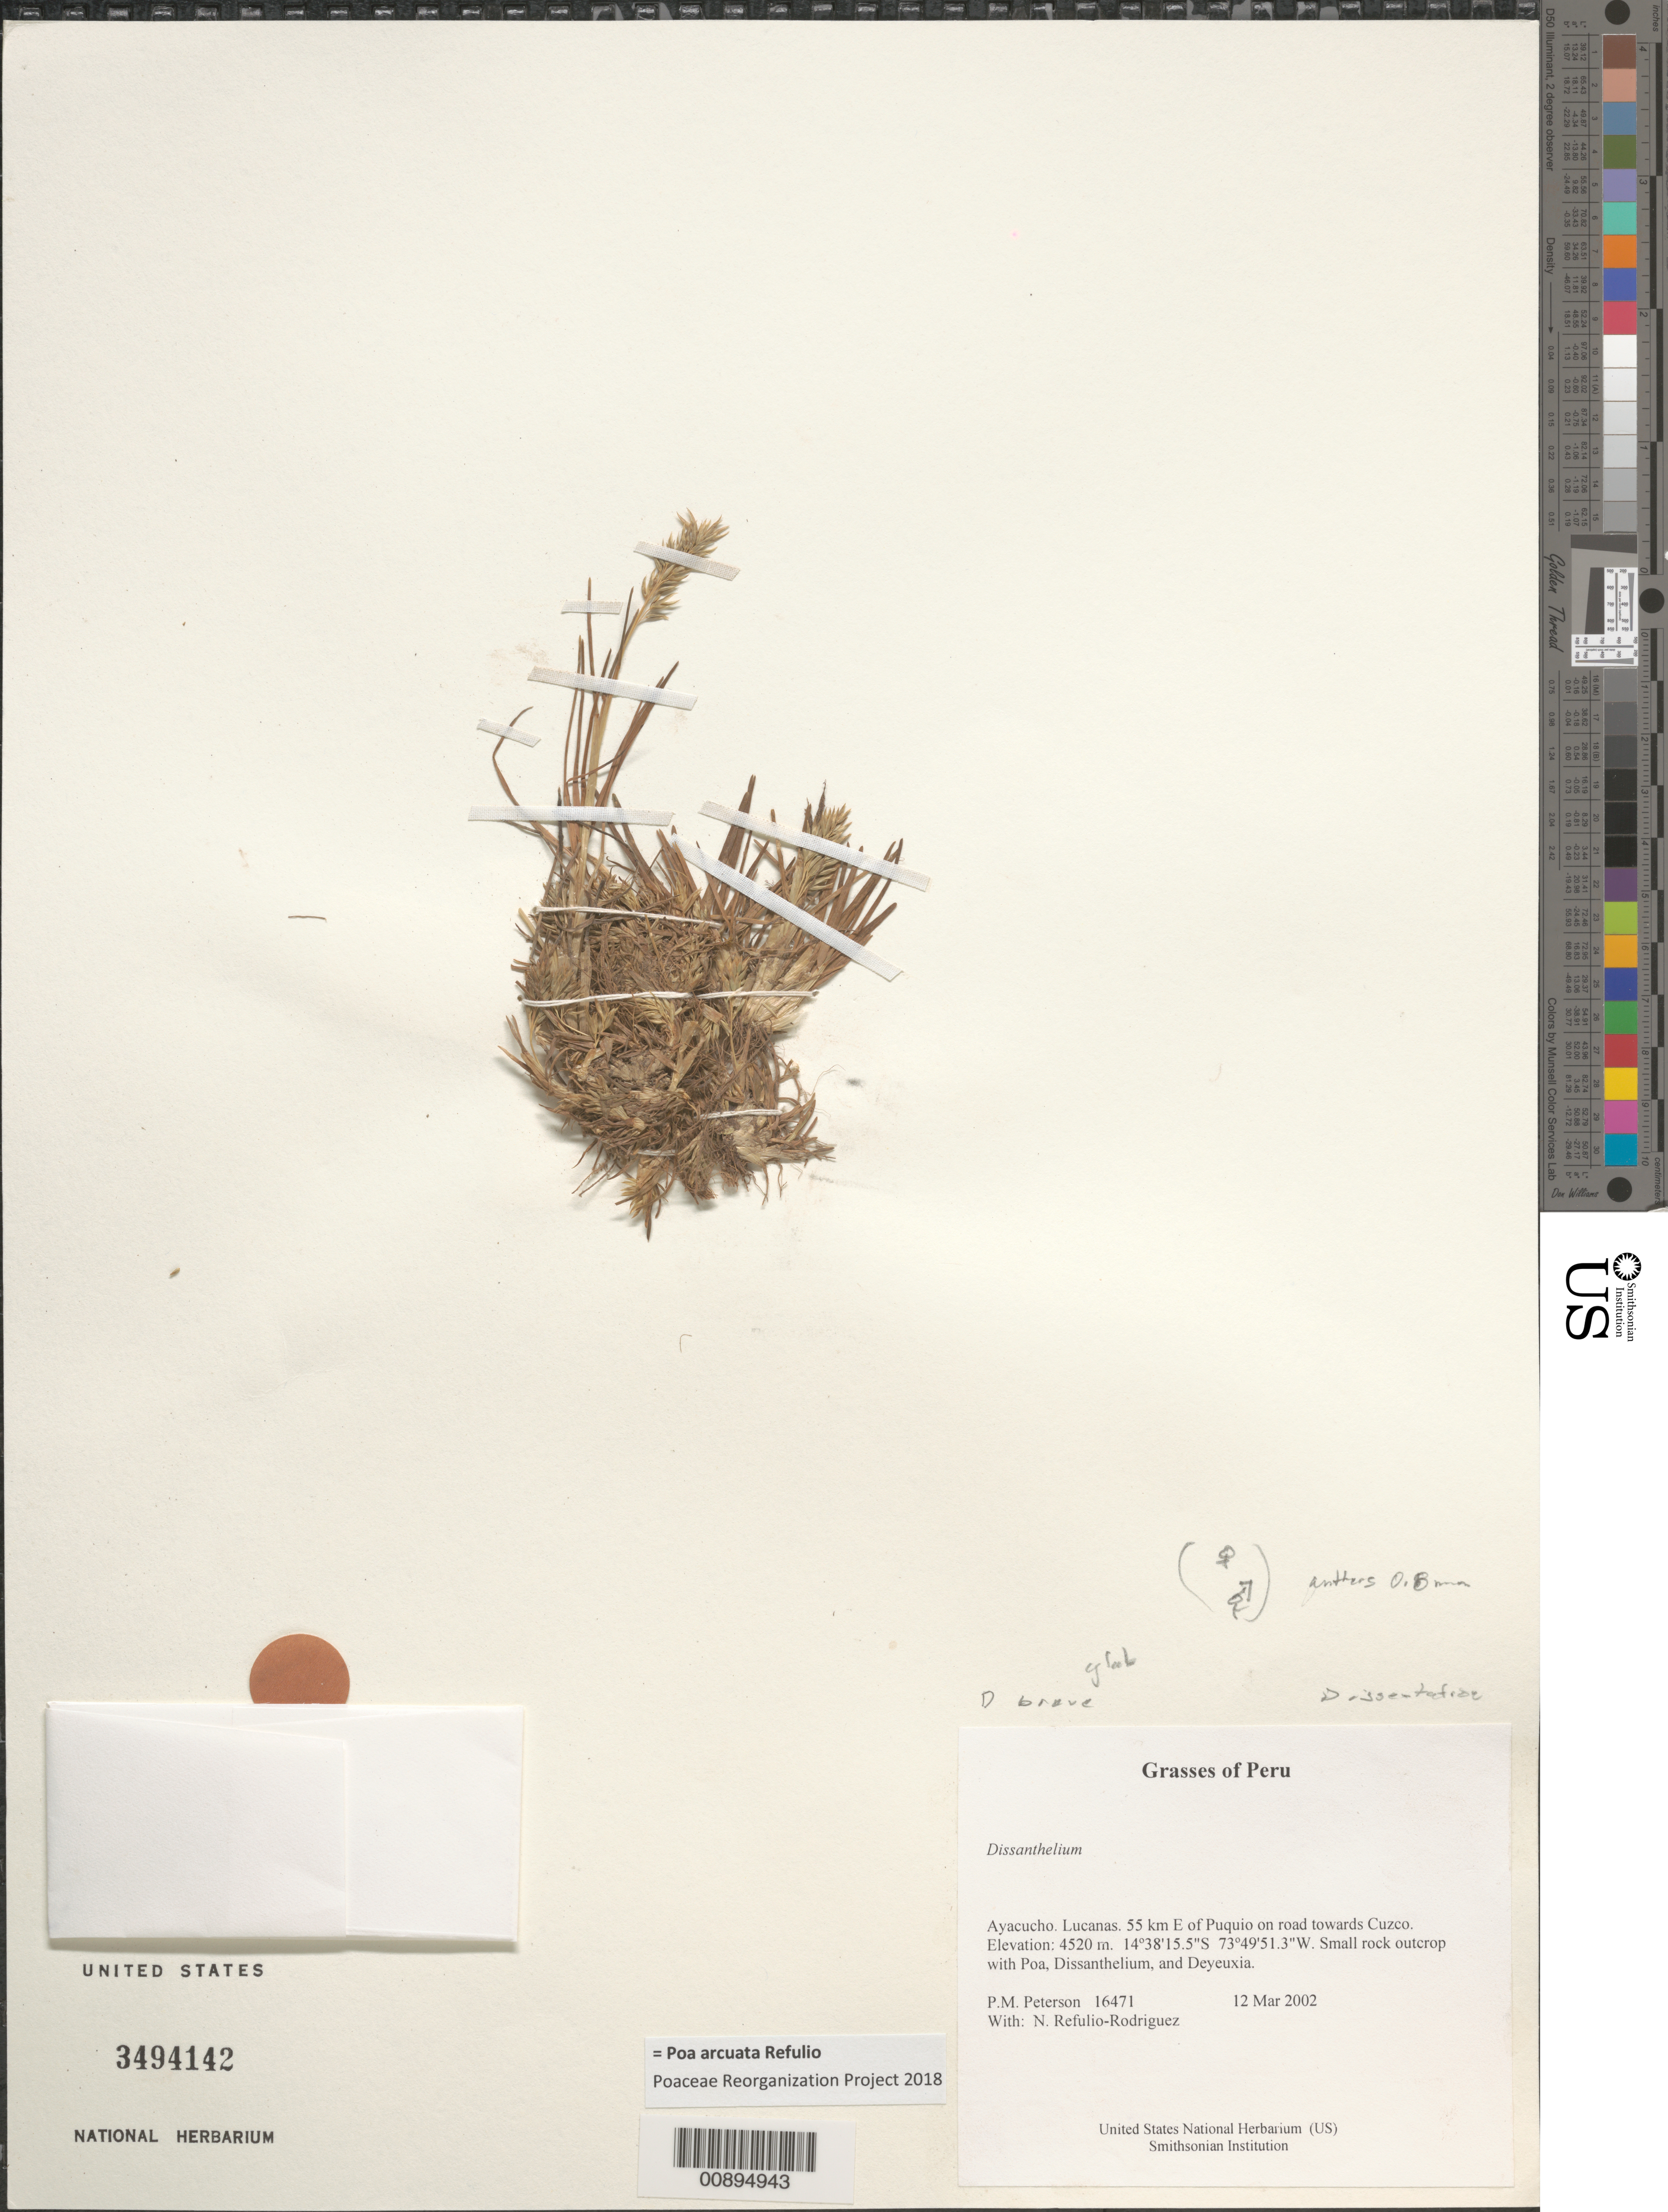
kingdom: Plantae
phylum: Tracheophyta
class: Liliopsida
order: Poales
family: Poaceae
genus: Poa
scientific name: Poa arcuata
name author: Refulio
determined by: Poaceae Reorganization Project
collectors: P. M. Peterson & N. Refulio-Rodríguez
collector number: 16471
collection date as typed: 12 Mar 2002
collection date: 2002-03-12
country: Peru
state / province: Ayacucho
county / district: Lucanas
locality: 55 km E of Puquio on road towards Cuzco.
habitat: Small rock outcrop with ~Poa, Dissanthelium, and Deyeuxia~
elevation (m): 4520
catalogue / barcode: US 3494142